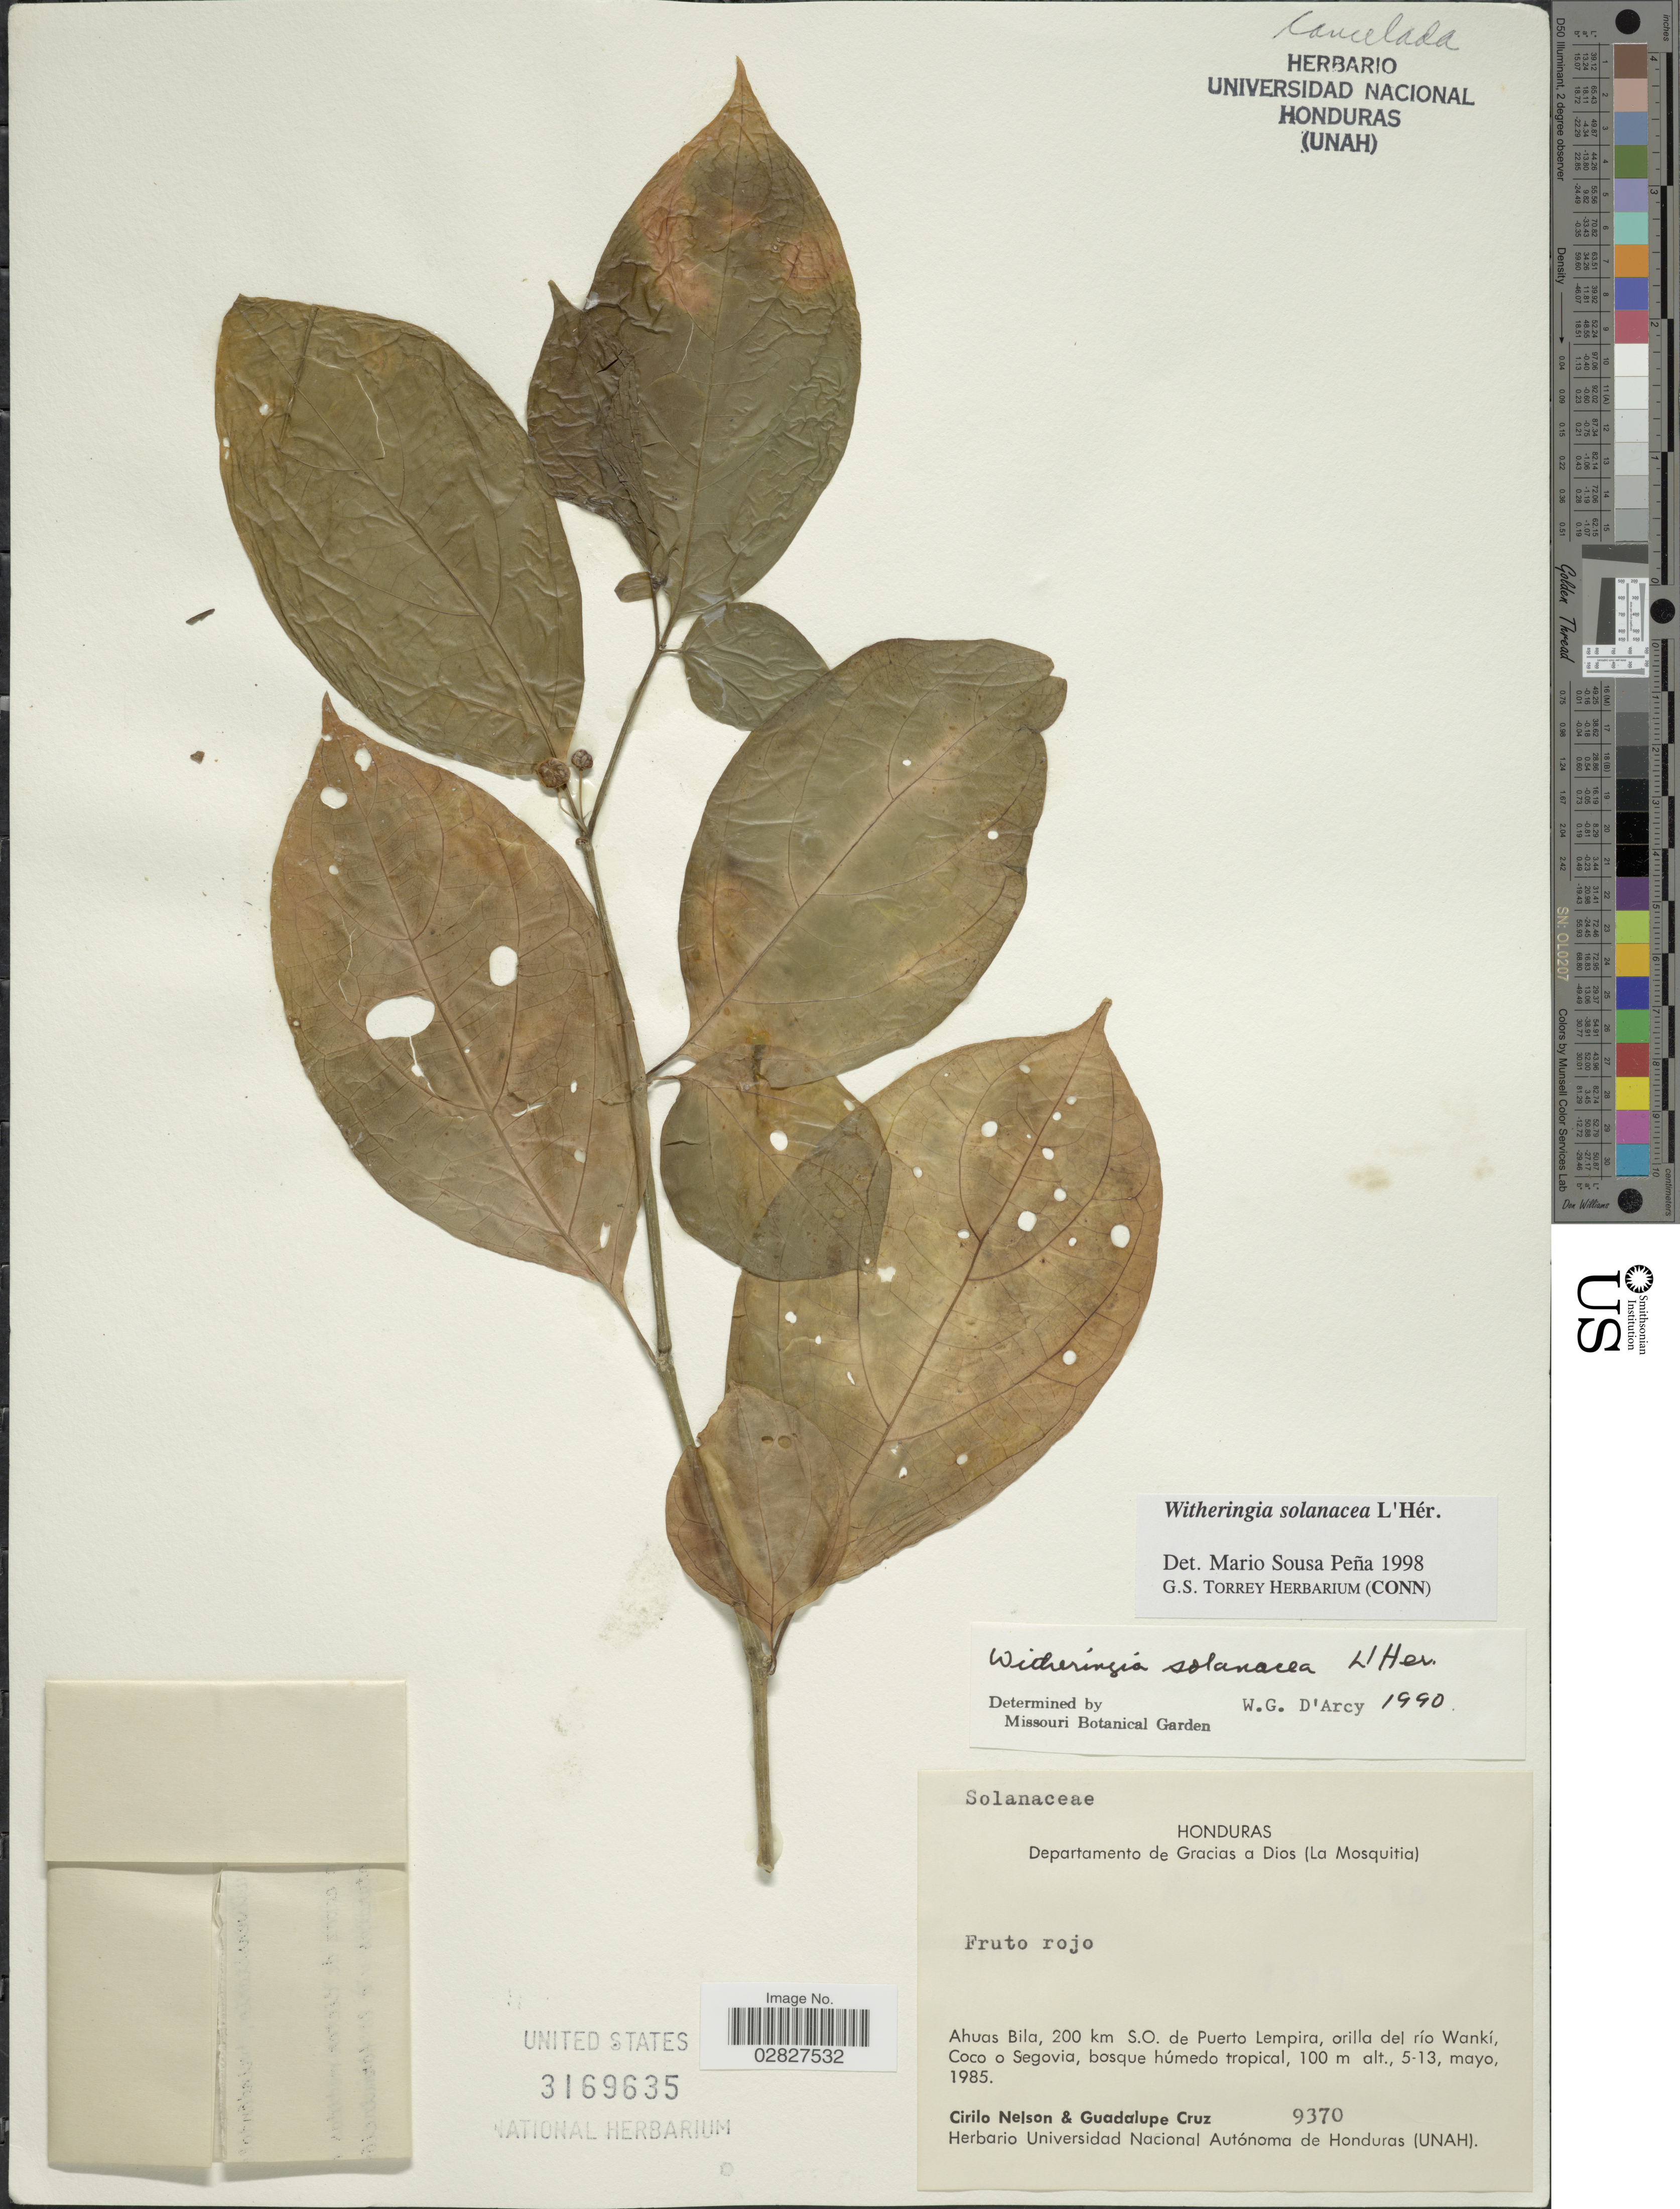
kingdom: Plantae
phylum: Tracheophyta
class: Magnoliopsida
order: Solanales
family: Solanaceae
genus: Witheringia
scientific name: Witheringia solanacea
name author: L'Hér.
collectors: C. Nelson & G. Cruz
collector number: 9370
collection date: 1985-05-05/1985-05-13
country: Honduras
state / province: Gracias de Dios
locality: Departamento de Gracias a Dios (La Mosquitia). Ahuas Bila, 200 km S.O. de Puerto Lempira, orilla del río Wankí, Coco o Segovia, bosque húmedo tropical.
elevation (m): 100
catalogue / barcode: US 3169635